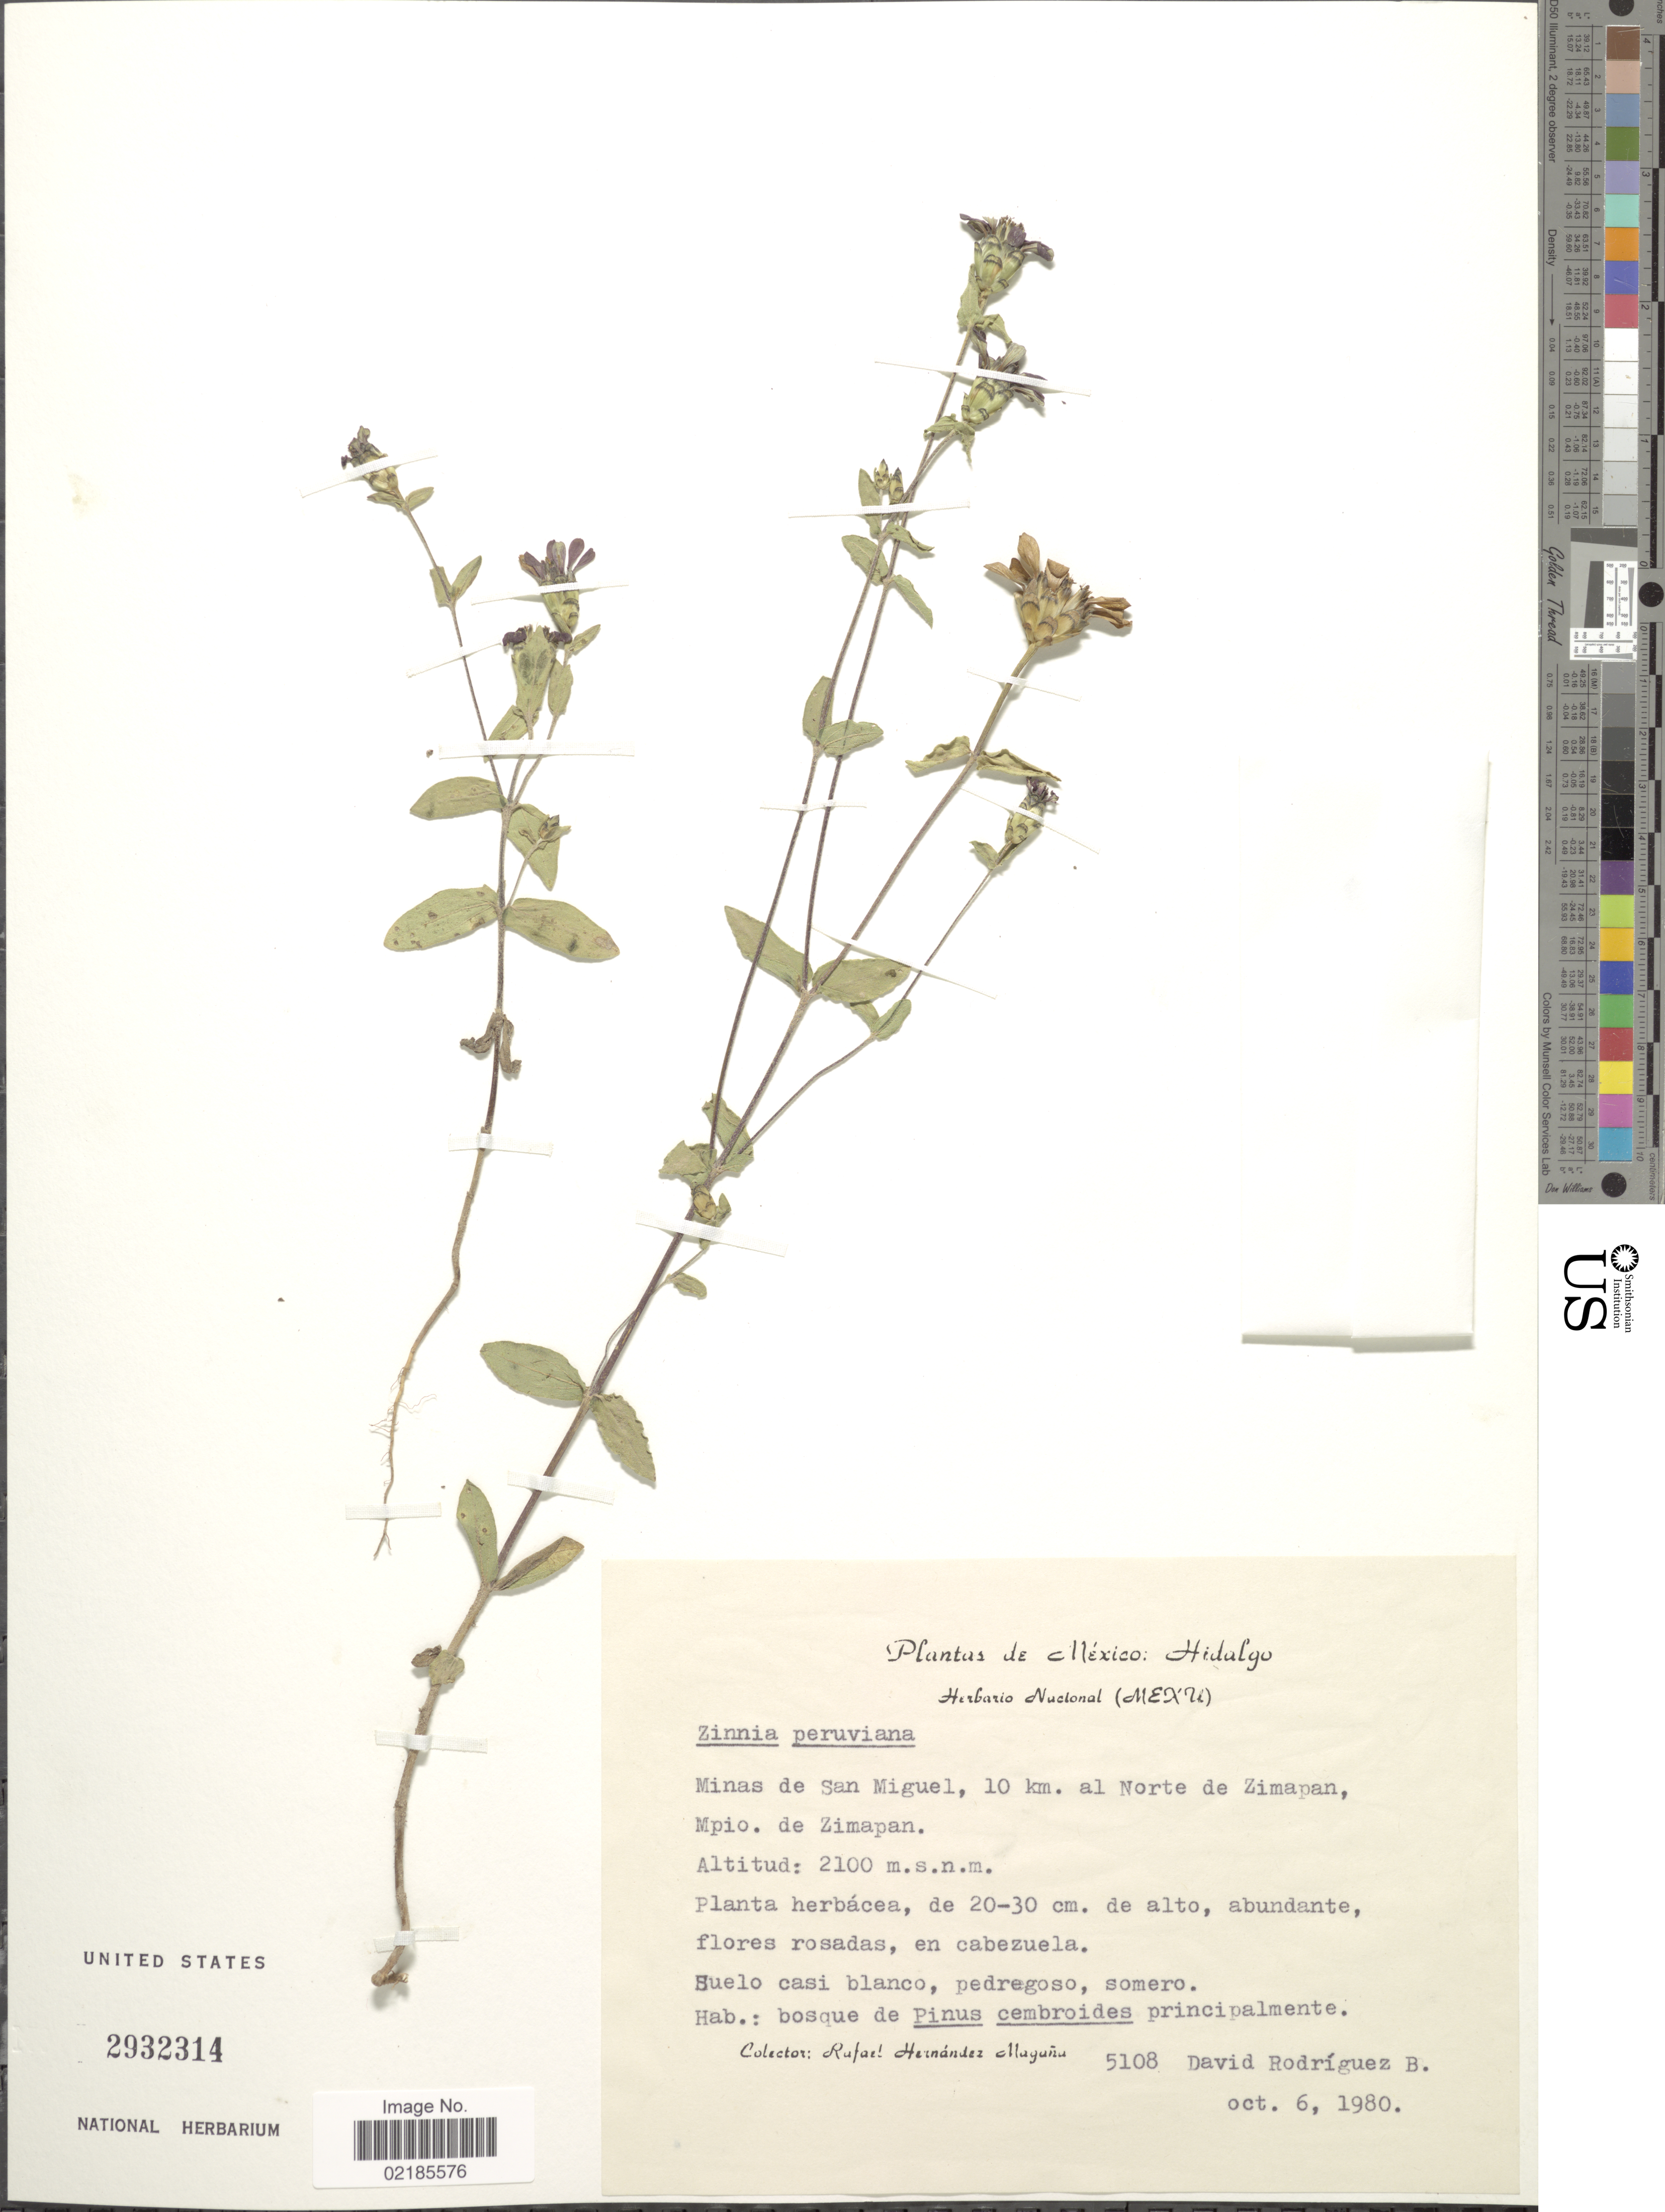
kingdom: Plantae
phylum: Tracheophyta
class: Magnoliopsida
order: Asterales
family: Asteraceae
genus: Zinnia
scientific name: Zinnia peruviana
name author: (L.) L.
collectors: R. Hernández-M. & D. Rodríguez B.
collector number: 5108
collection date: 1980-10-06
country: Mexico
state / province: Hidalgo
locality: Minas de San Miguel, 10 km al Norte de Zimapan, Mpio. de Zimapan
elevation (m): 2100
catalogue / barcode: US 2932314